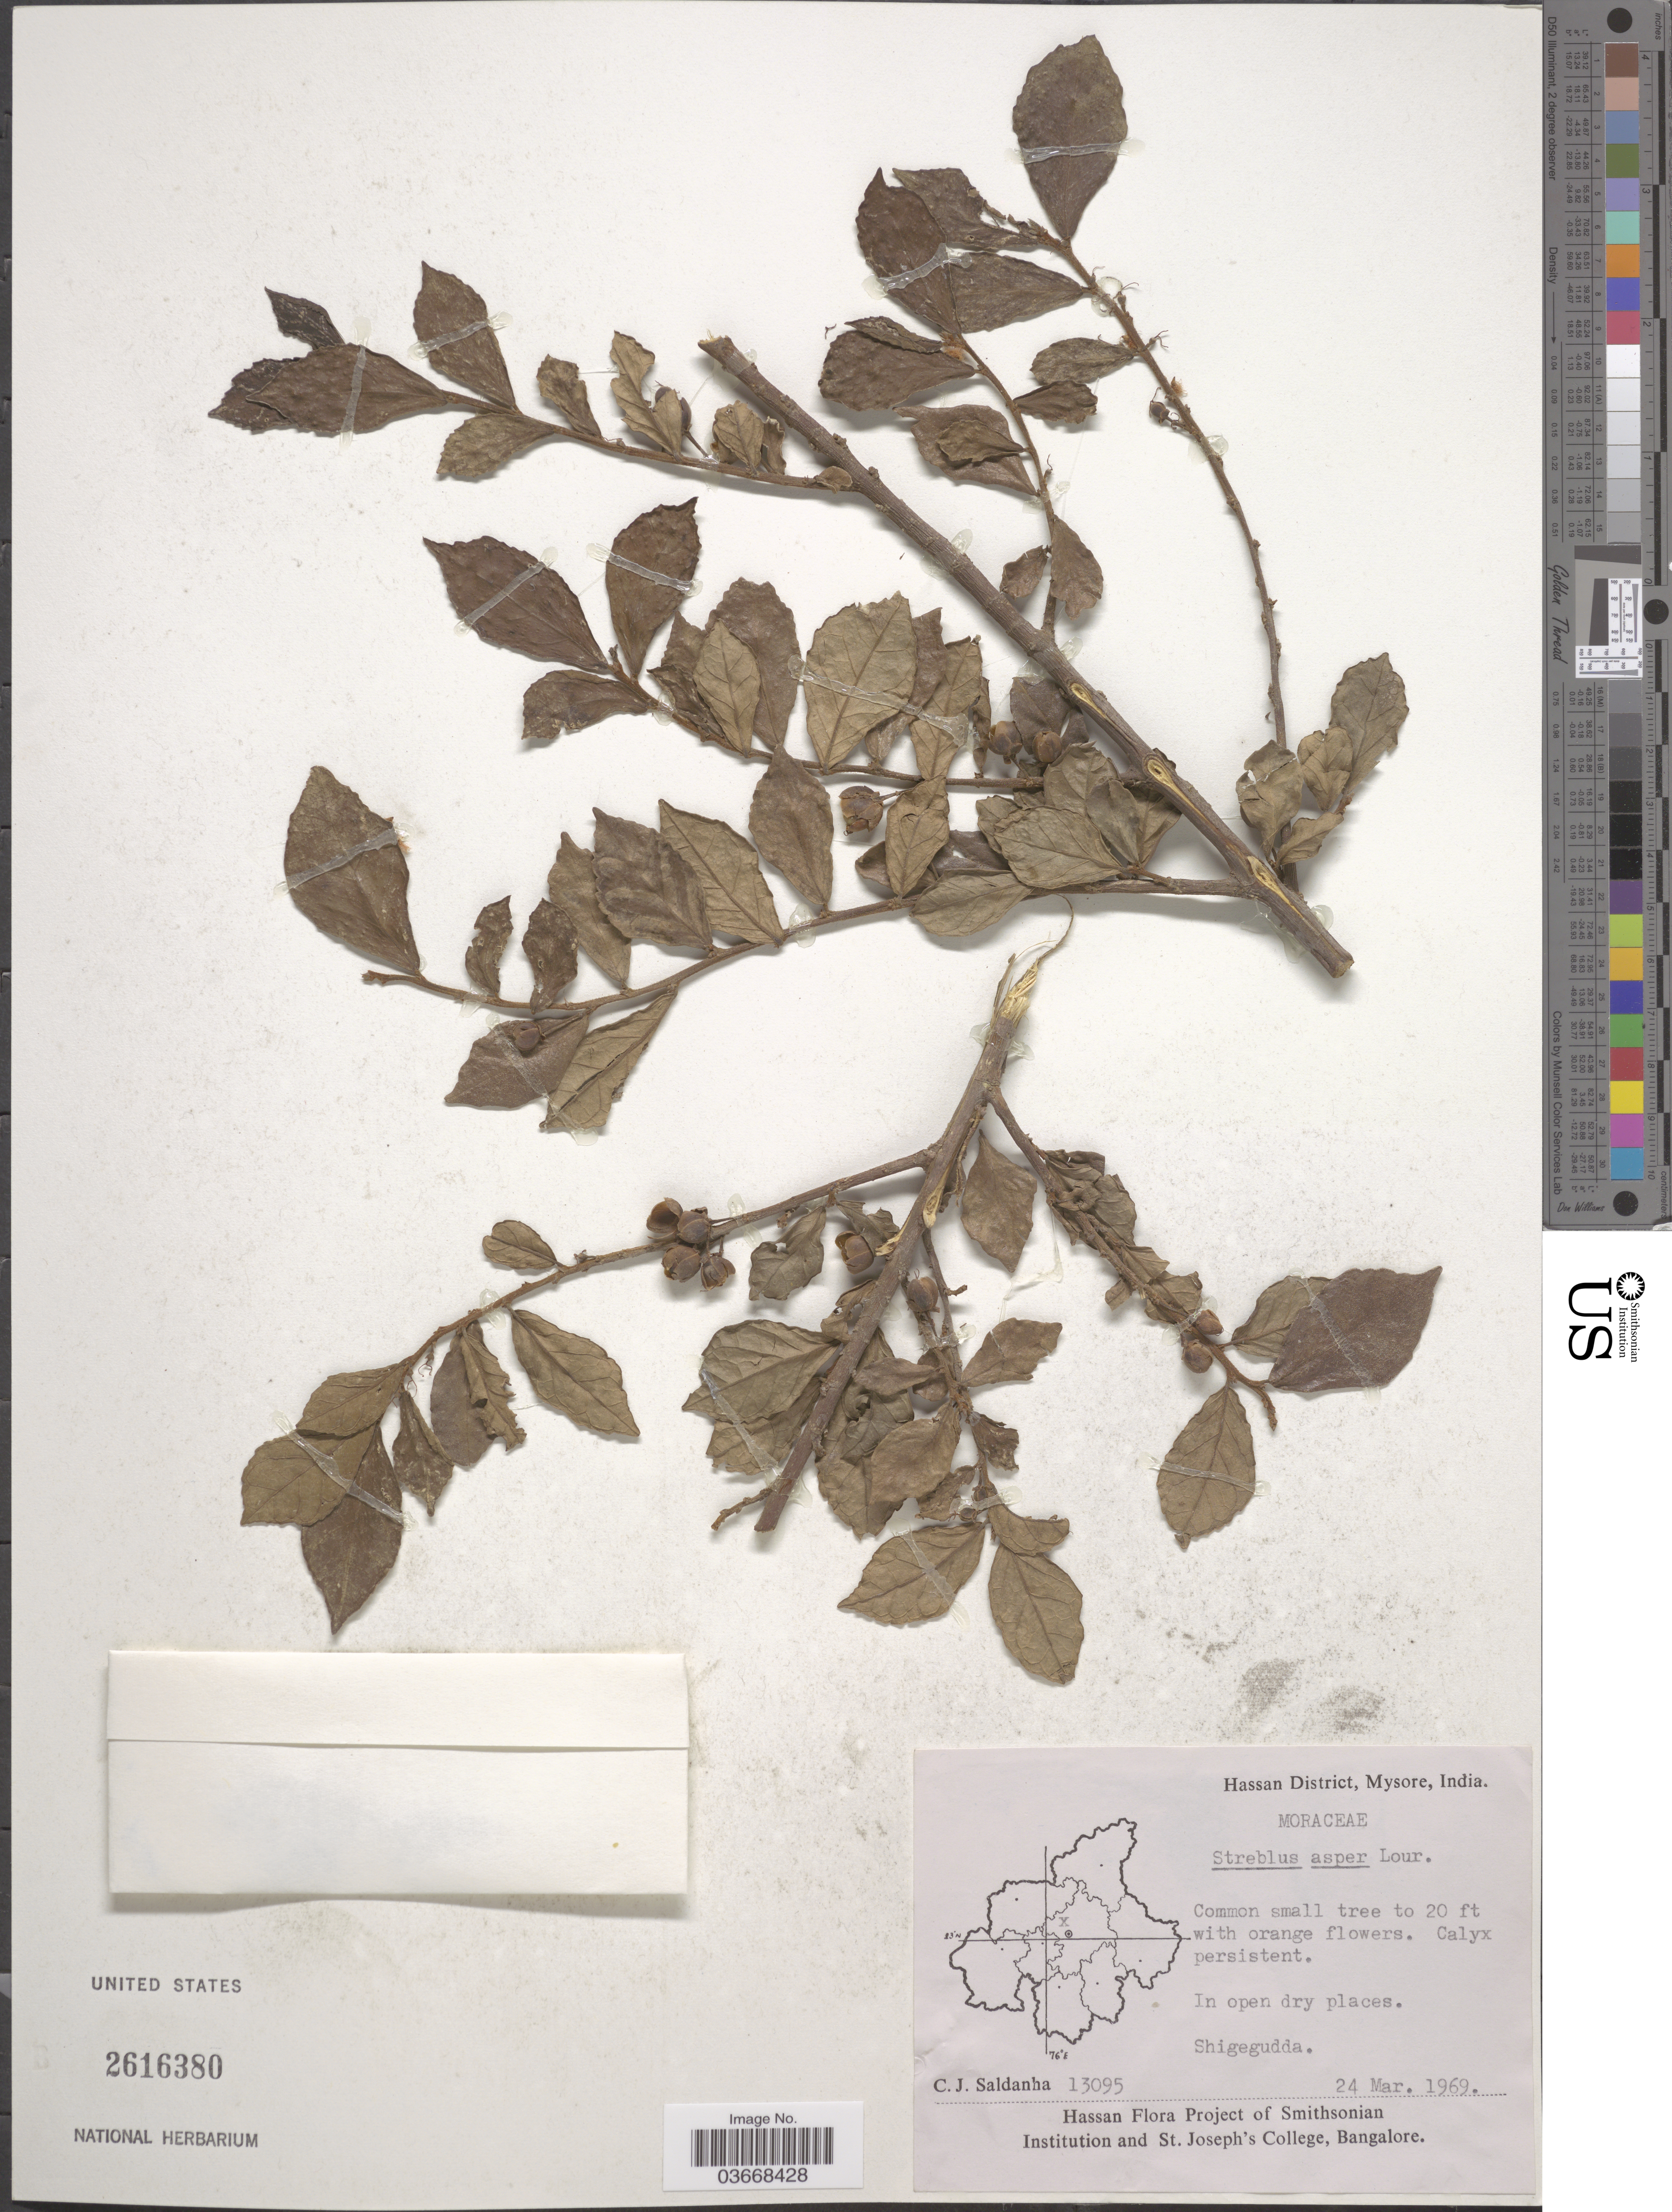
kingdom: Plantae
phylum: Tracheophyta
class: Magnoliopsida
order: Rosales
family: Moraceae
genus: Streblus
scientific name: Streblus asper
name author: Lour.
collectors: C. J. Saldanha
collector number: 13095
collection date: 1969-03-24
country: India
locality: Hassan District, Mysore. Shigegudda.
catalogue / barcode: US 2616380